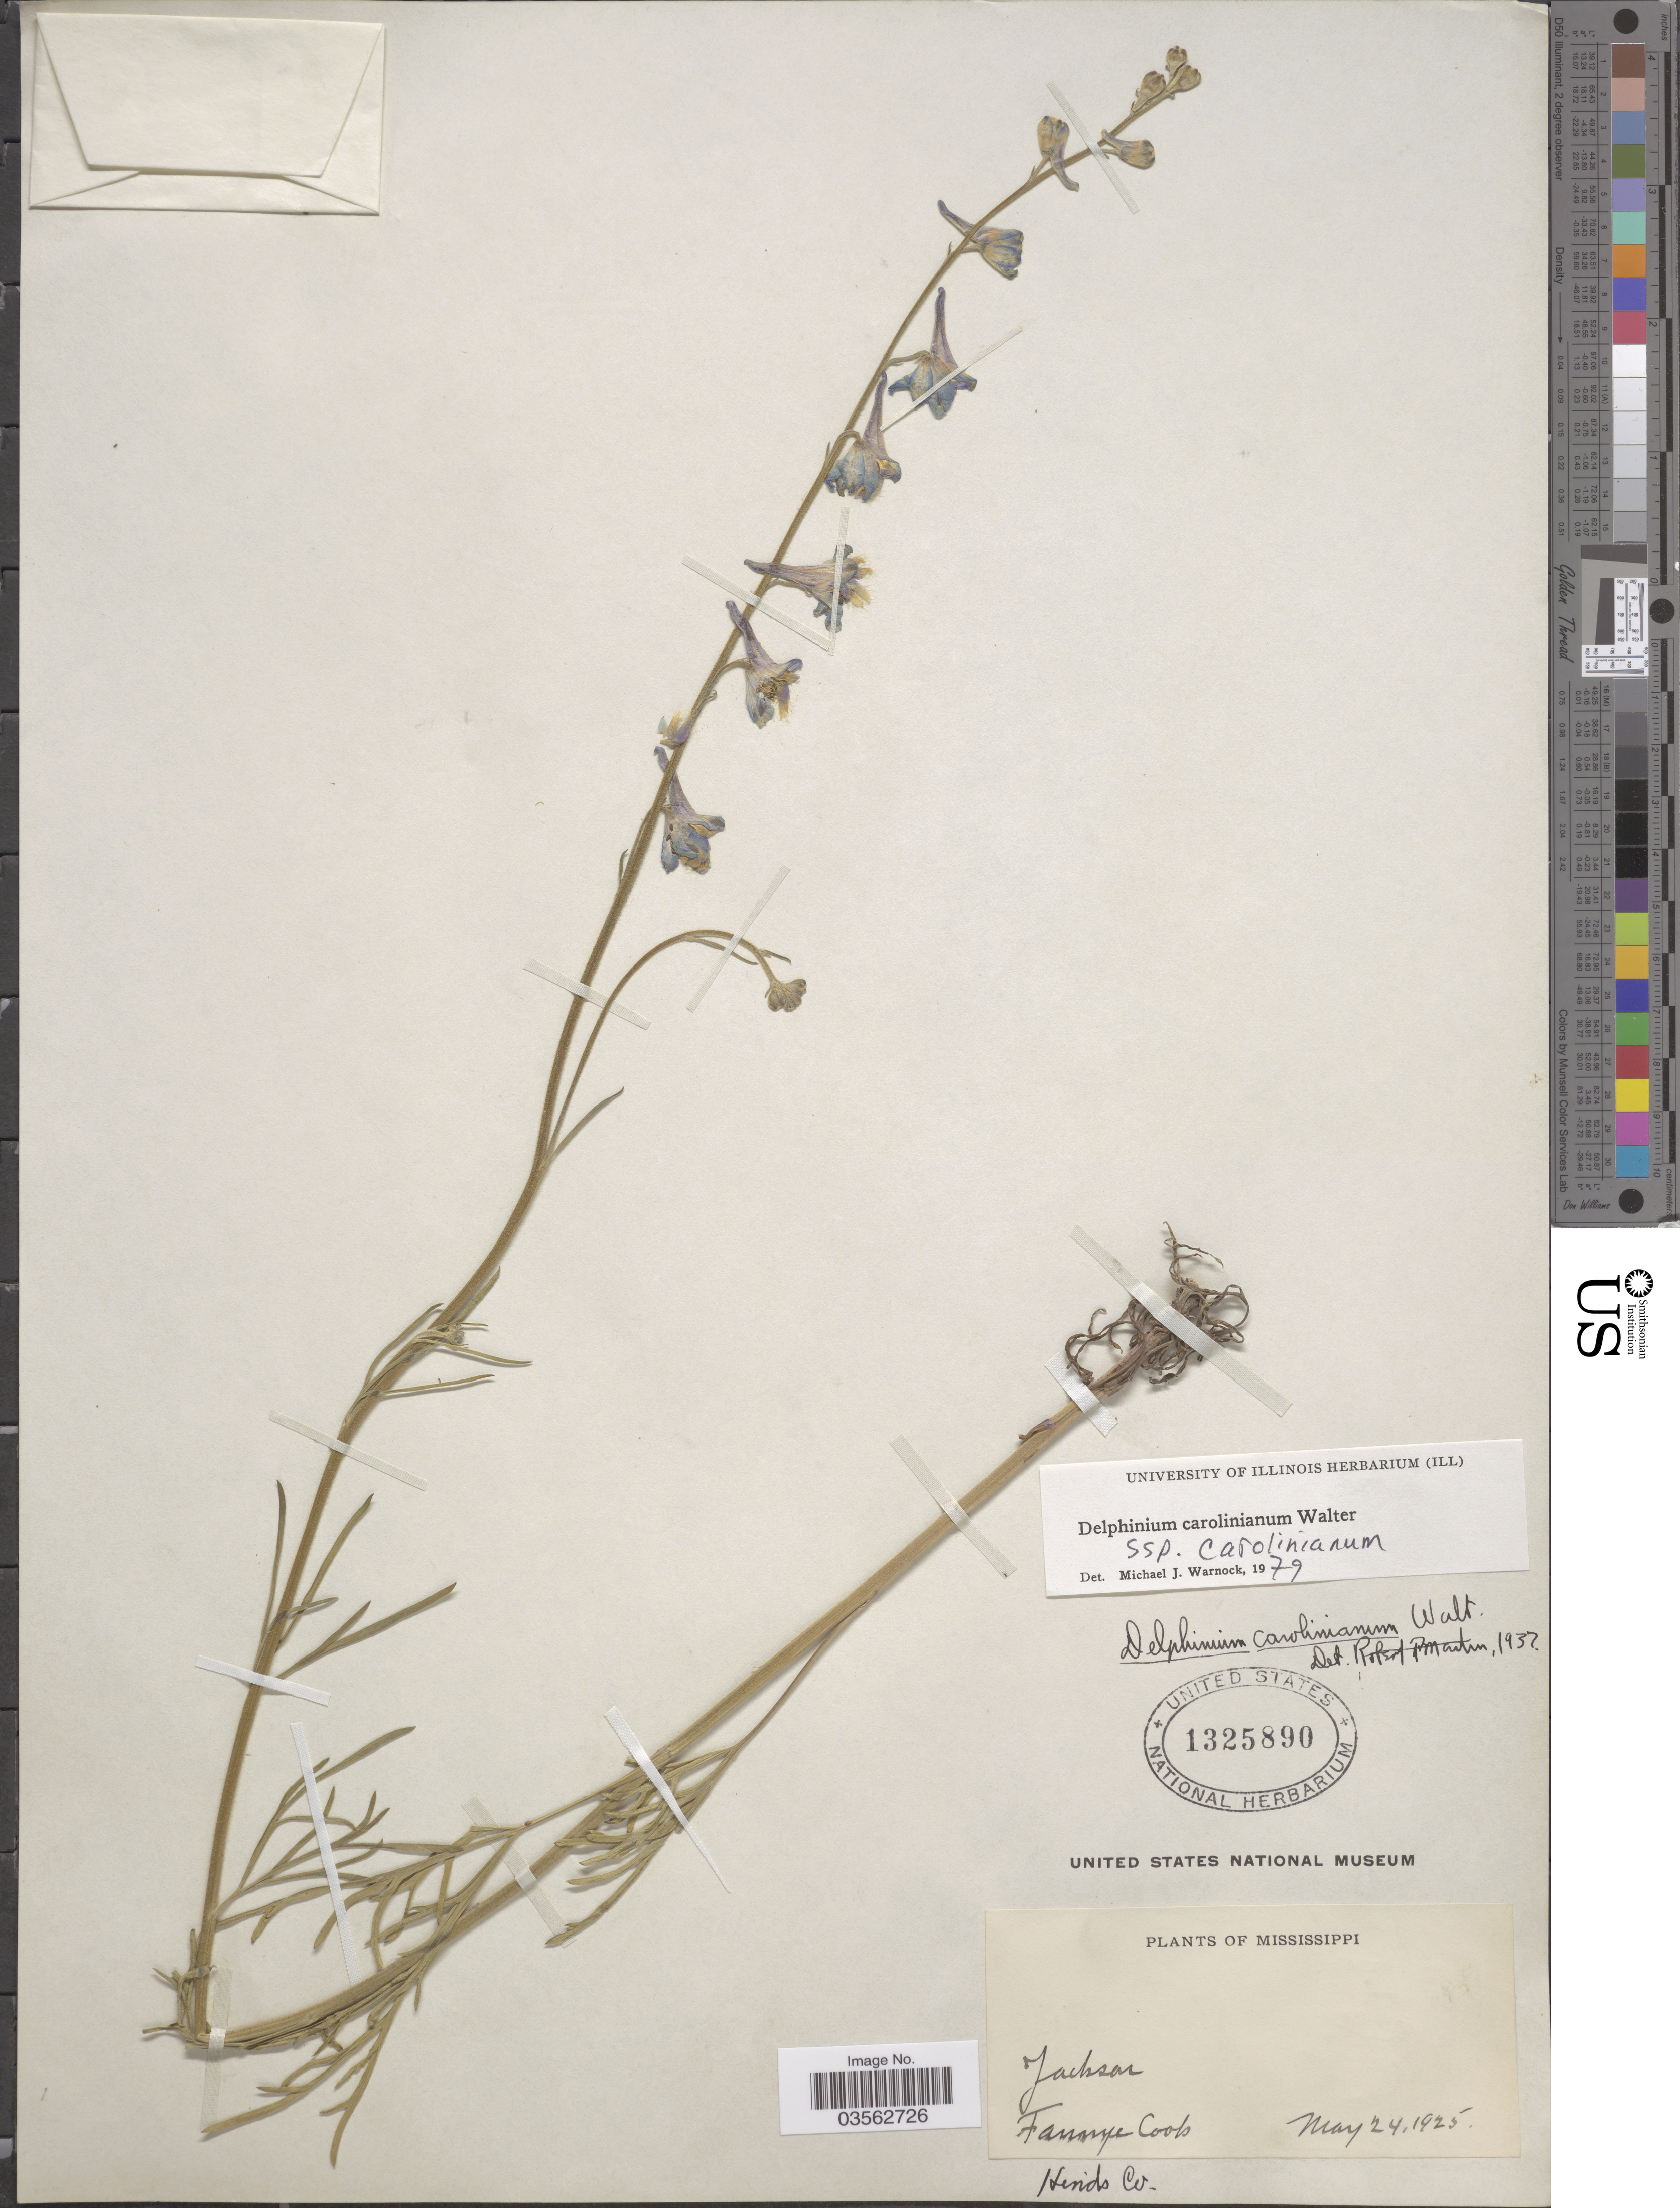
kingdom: Plantae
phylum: Tracheophyta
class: Magnoliopsida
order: Ranunculales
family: Ranunculaceae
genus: Delphinium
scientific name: Delphinium carolinianum subsp. carolinianum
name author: Walter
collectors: F. A. Cook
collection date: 1925-05-24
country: United States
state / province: Mississippi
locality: Jackson. Hinds Co.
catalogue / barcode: US 1325890